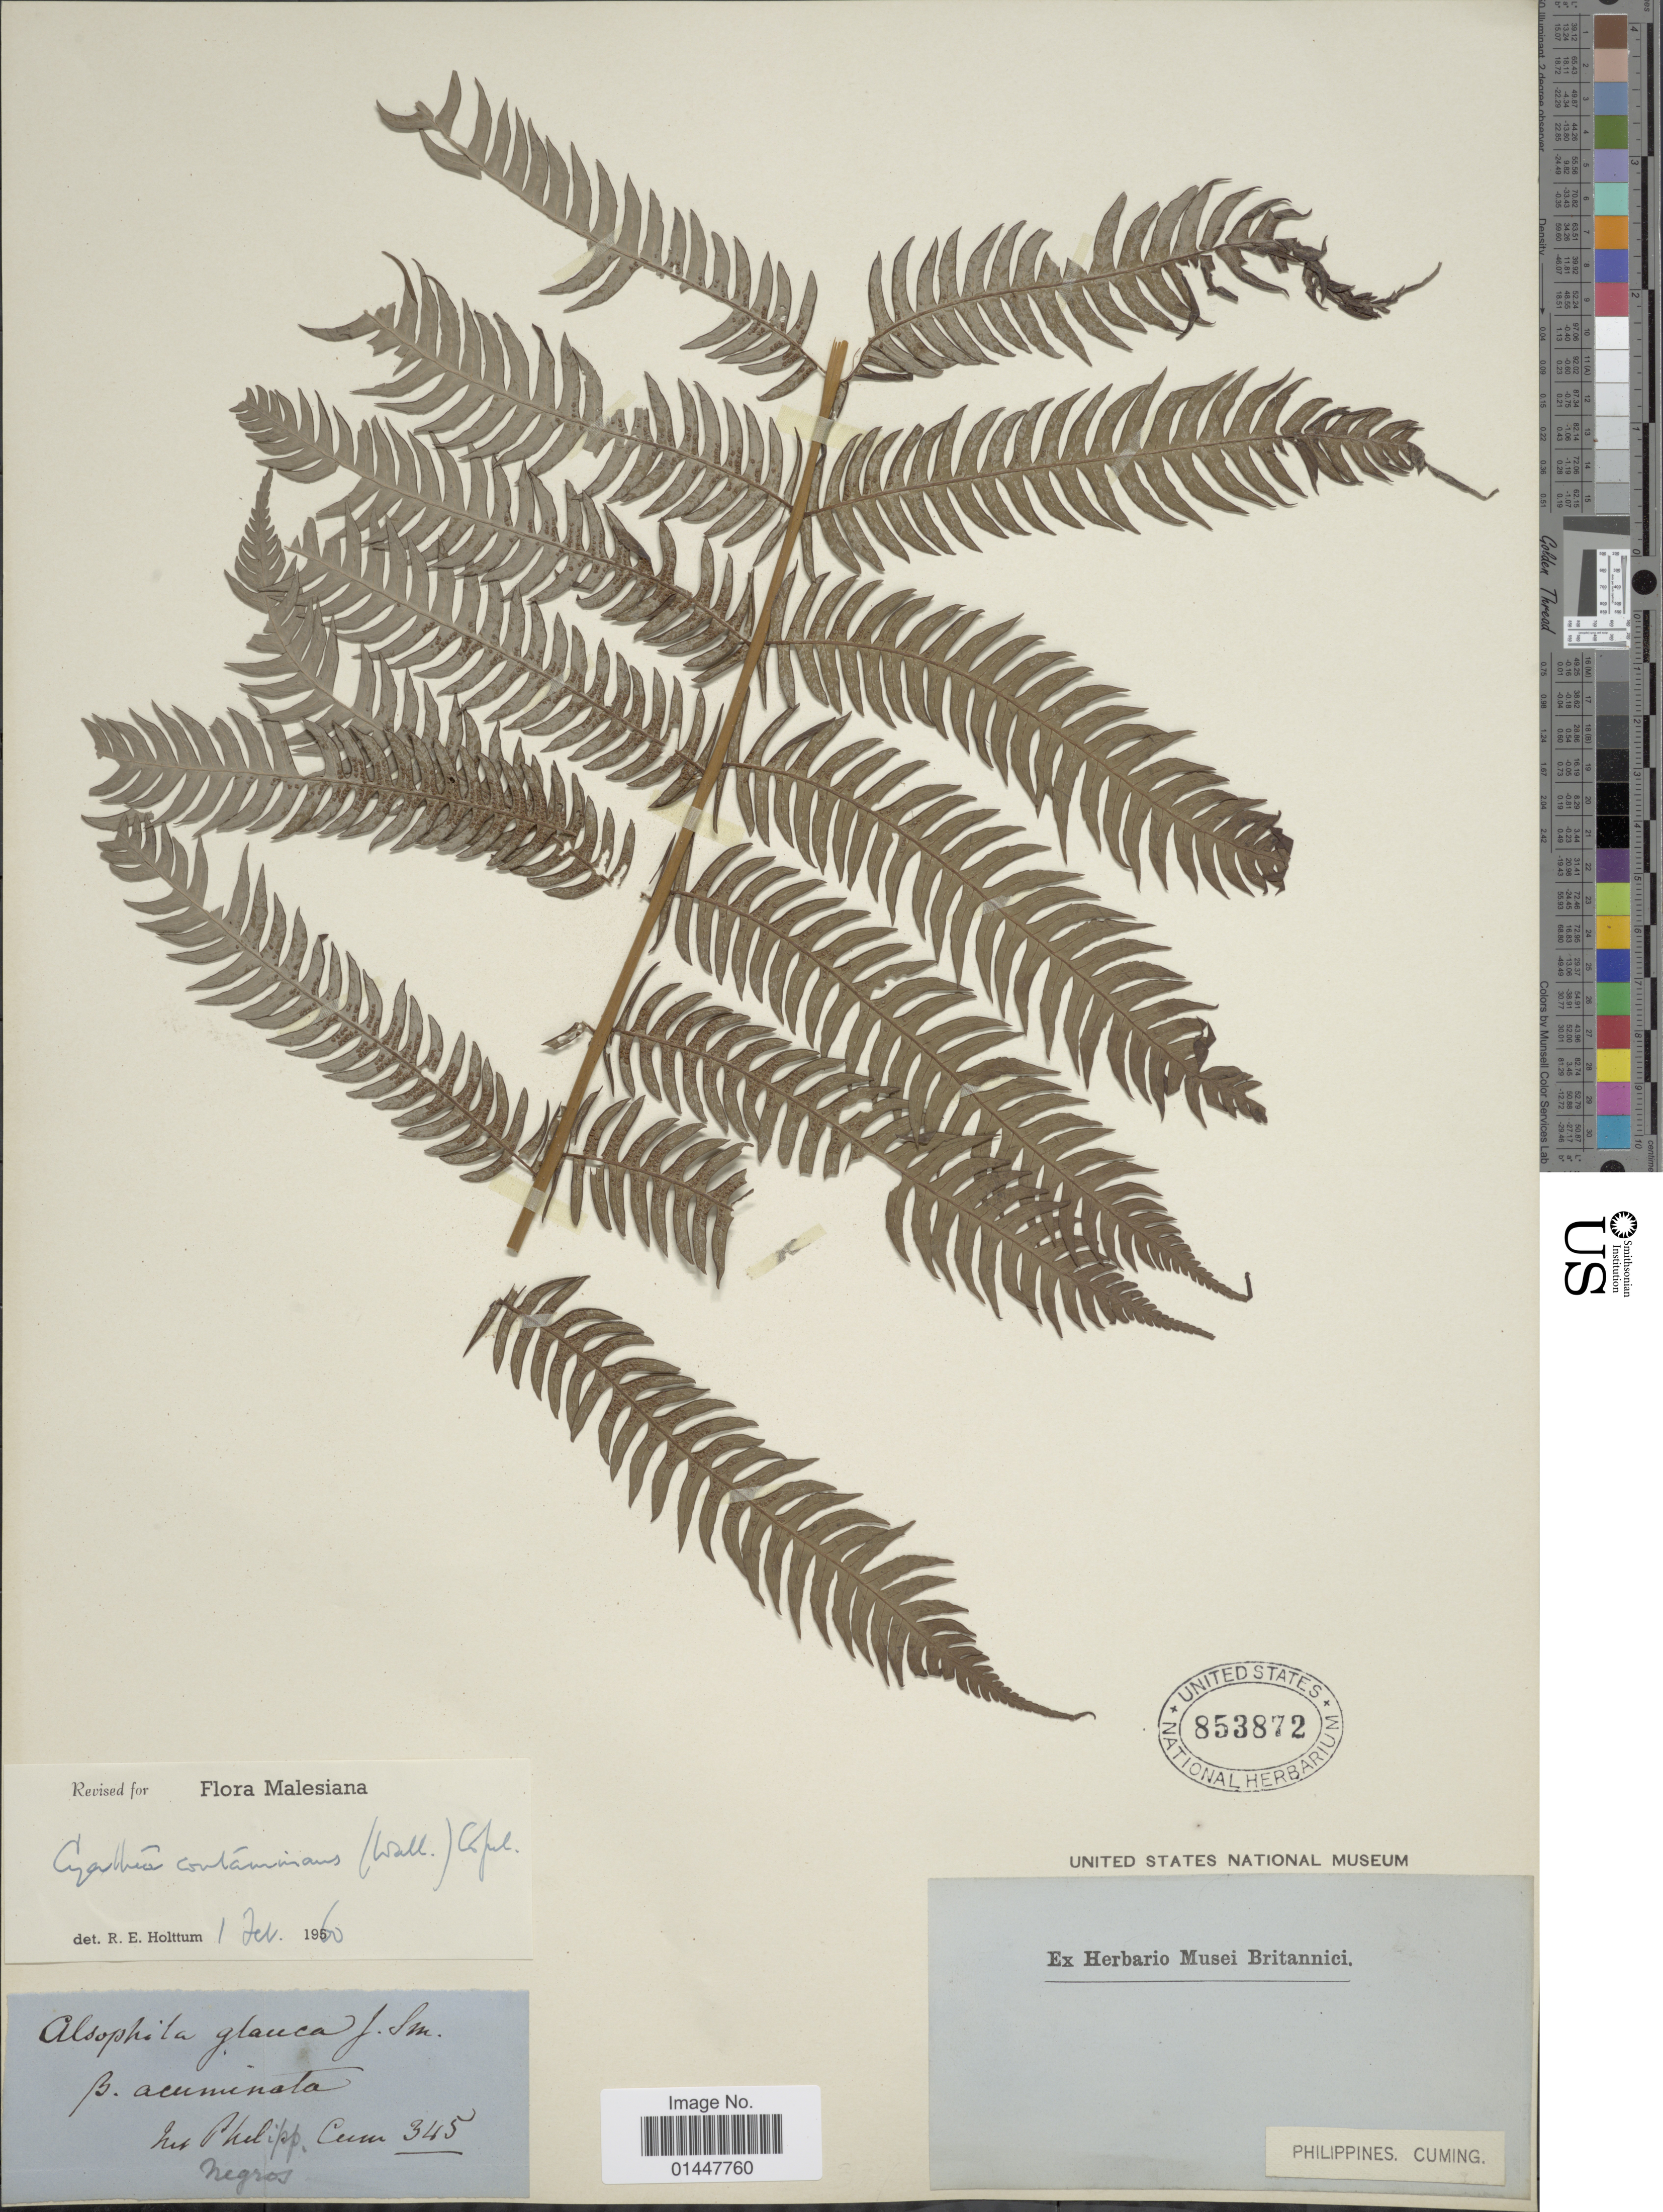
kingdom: Plantae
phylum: Tracheophyta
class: Polypodiopsida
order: Cyatheales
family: Cyatheaceae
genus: Sphaeropteris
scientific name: Sphaeropteris glauca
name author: (Blume) R.M. Tryon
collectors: H. Cuming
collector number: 345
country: Philippines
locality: Philipp., Negros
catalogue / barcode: US 853872